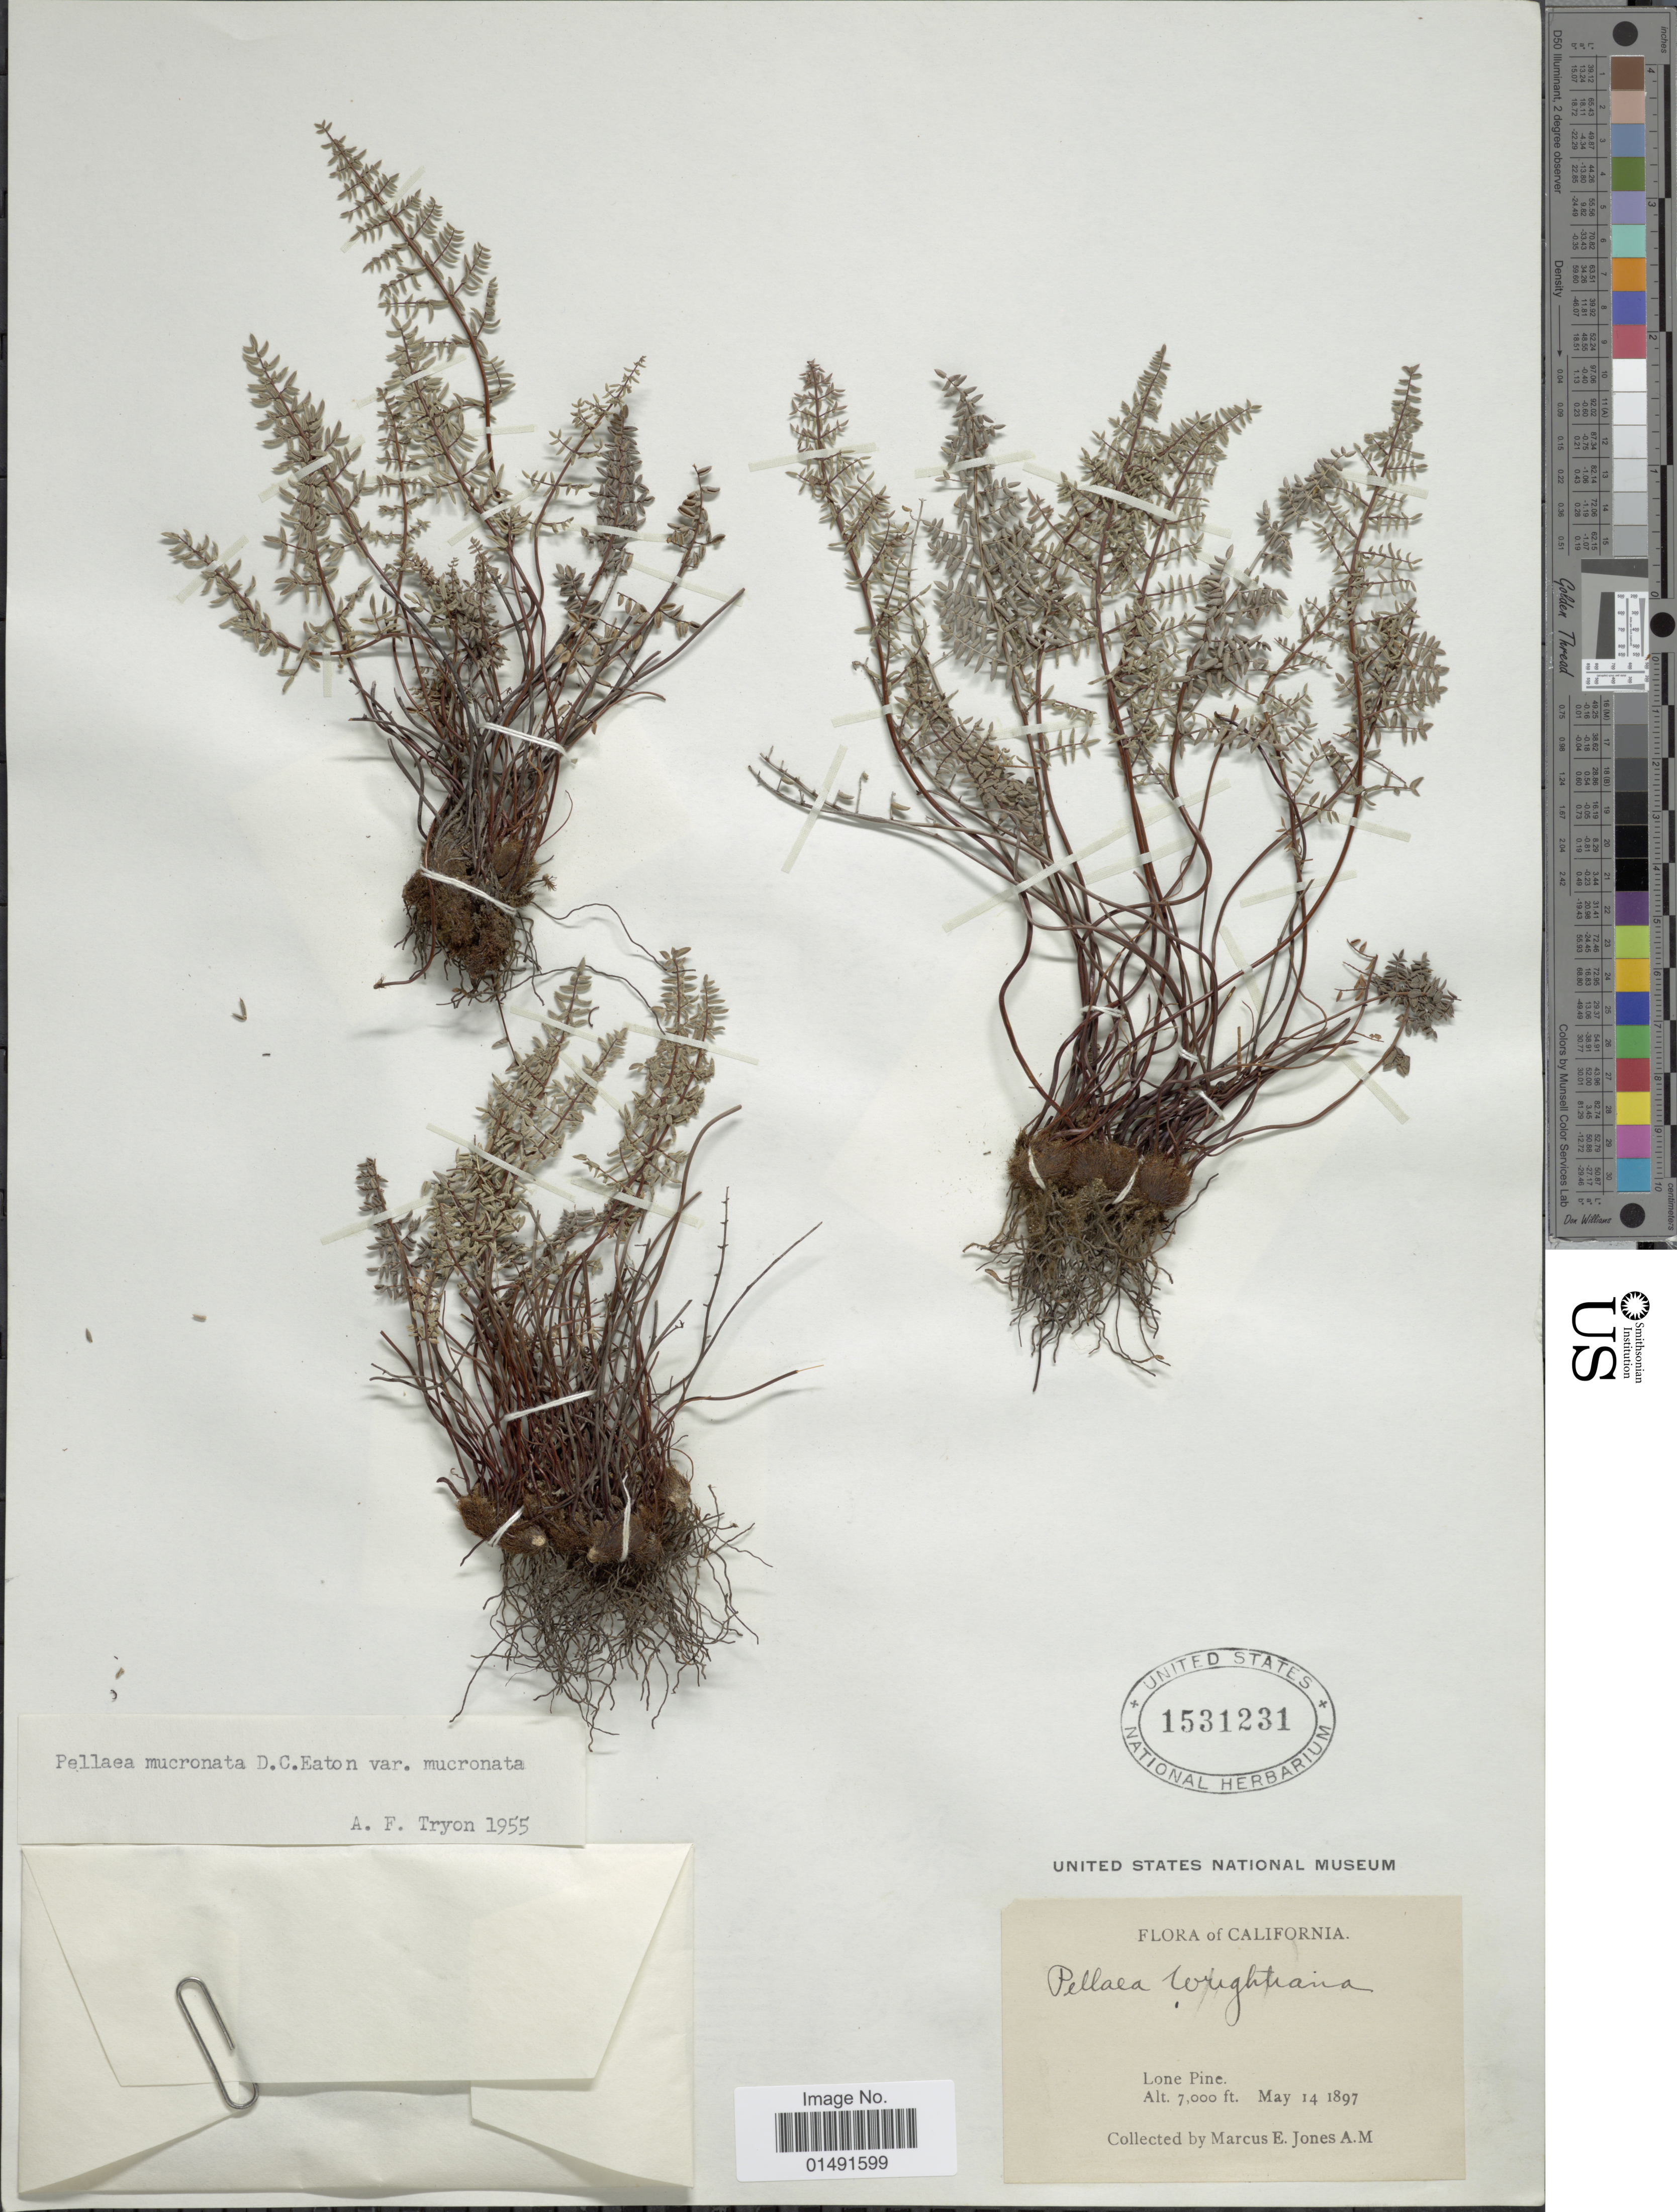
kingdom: Plantae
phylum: Tracheophyta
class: Polypodiopsida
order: Polypodiales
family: Pteridaceae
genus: Pellaea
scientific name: Pellaea mucronata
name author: (D.C. Eaton) D.C. Eaton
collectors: M. E. Jones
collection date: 1897-05-14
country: United States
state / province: California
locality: Lone Pine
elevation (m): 2134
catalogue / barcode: US 1531231